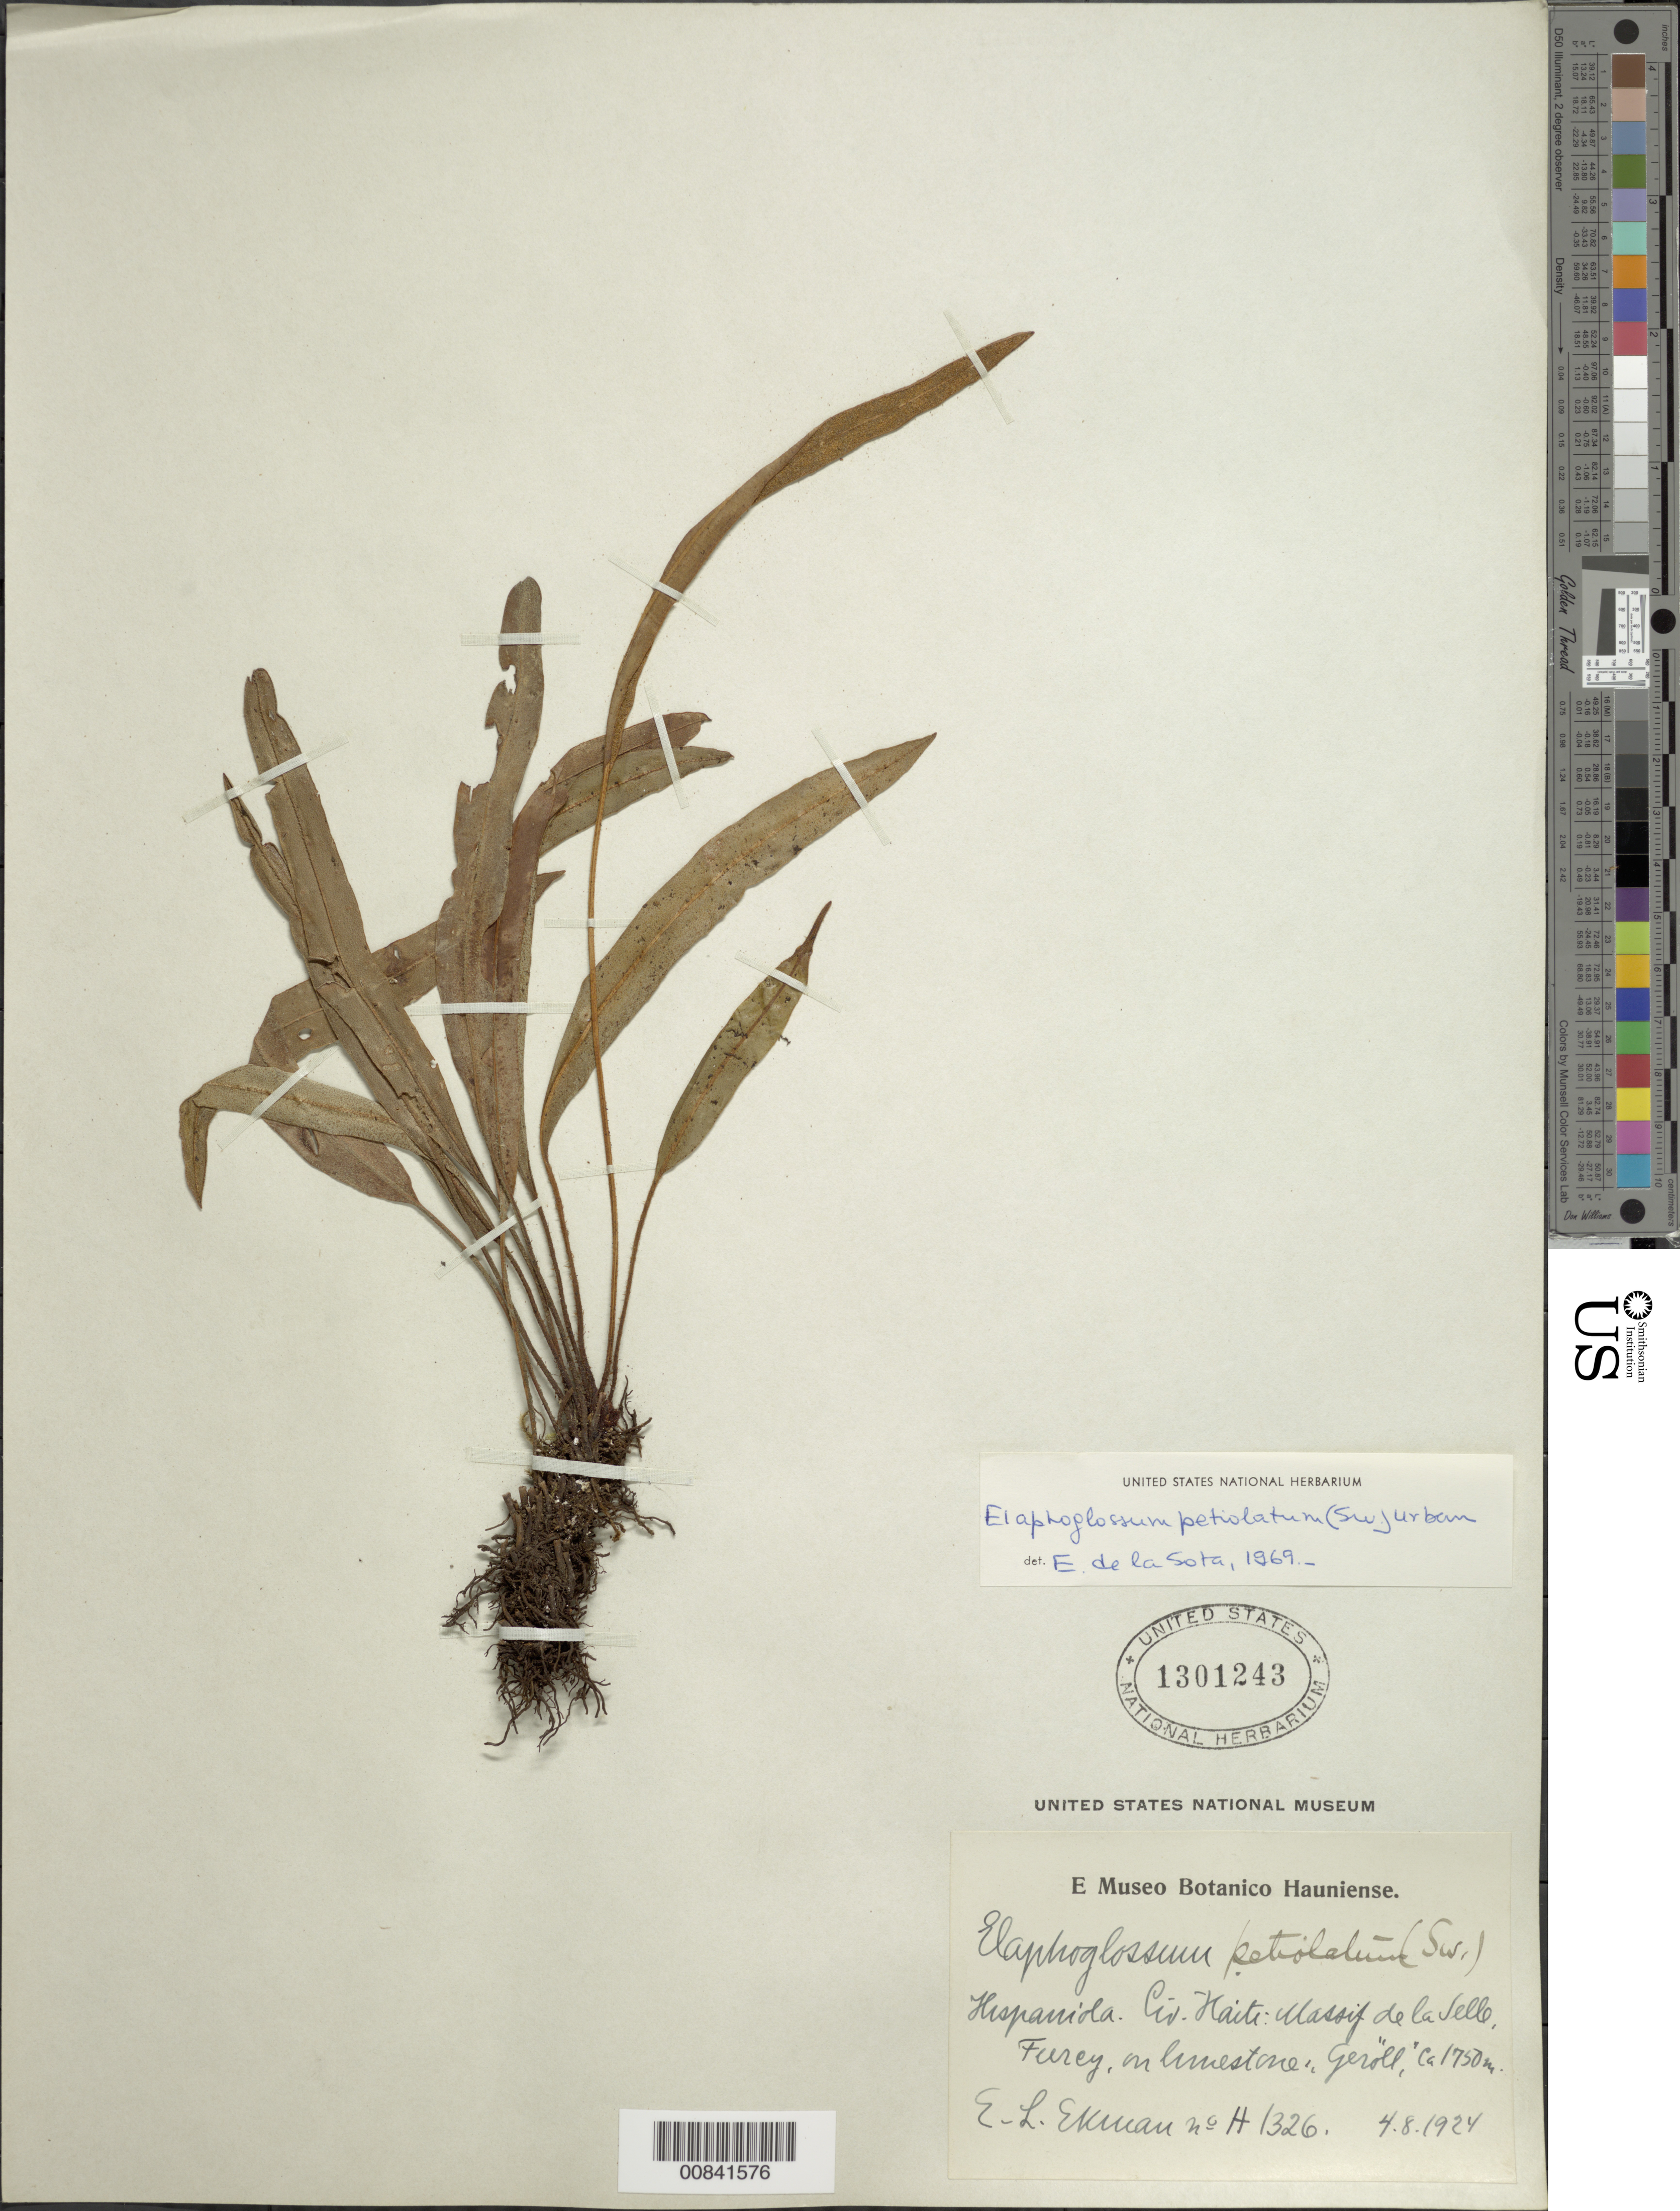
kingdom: Plantae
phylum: Tracheophyta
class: Polypodiopsida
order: Polypodiales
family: Dryopteridaceae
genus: Elaphoglossum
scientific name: Elaphoglossum peltatum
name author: (Sw.) Urb.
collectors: E. L. Ekman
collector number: H 1326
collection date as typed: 04 Aug 1924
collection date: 1924-08-04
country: Haiti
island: Hispaniola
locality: Massif de la Selle, Furcy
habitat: Limeston "geroll"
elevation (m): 1750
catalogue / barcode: US 1301243